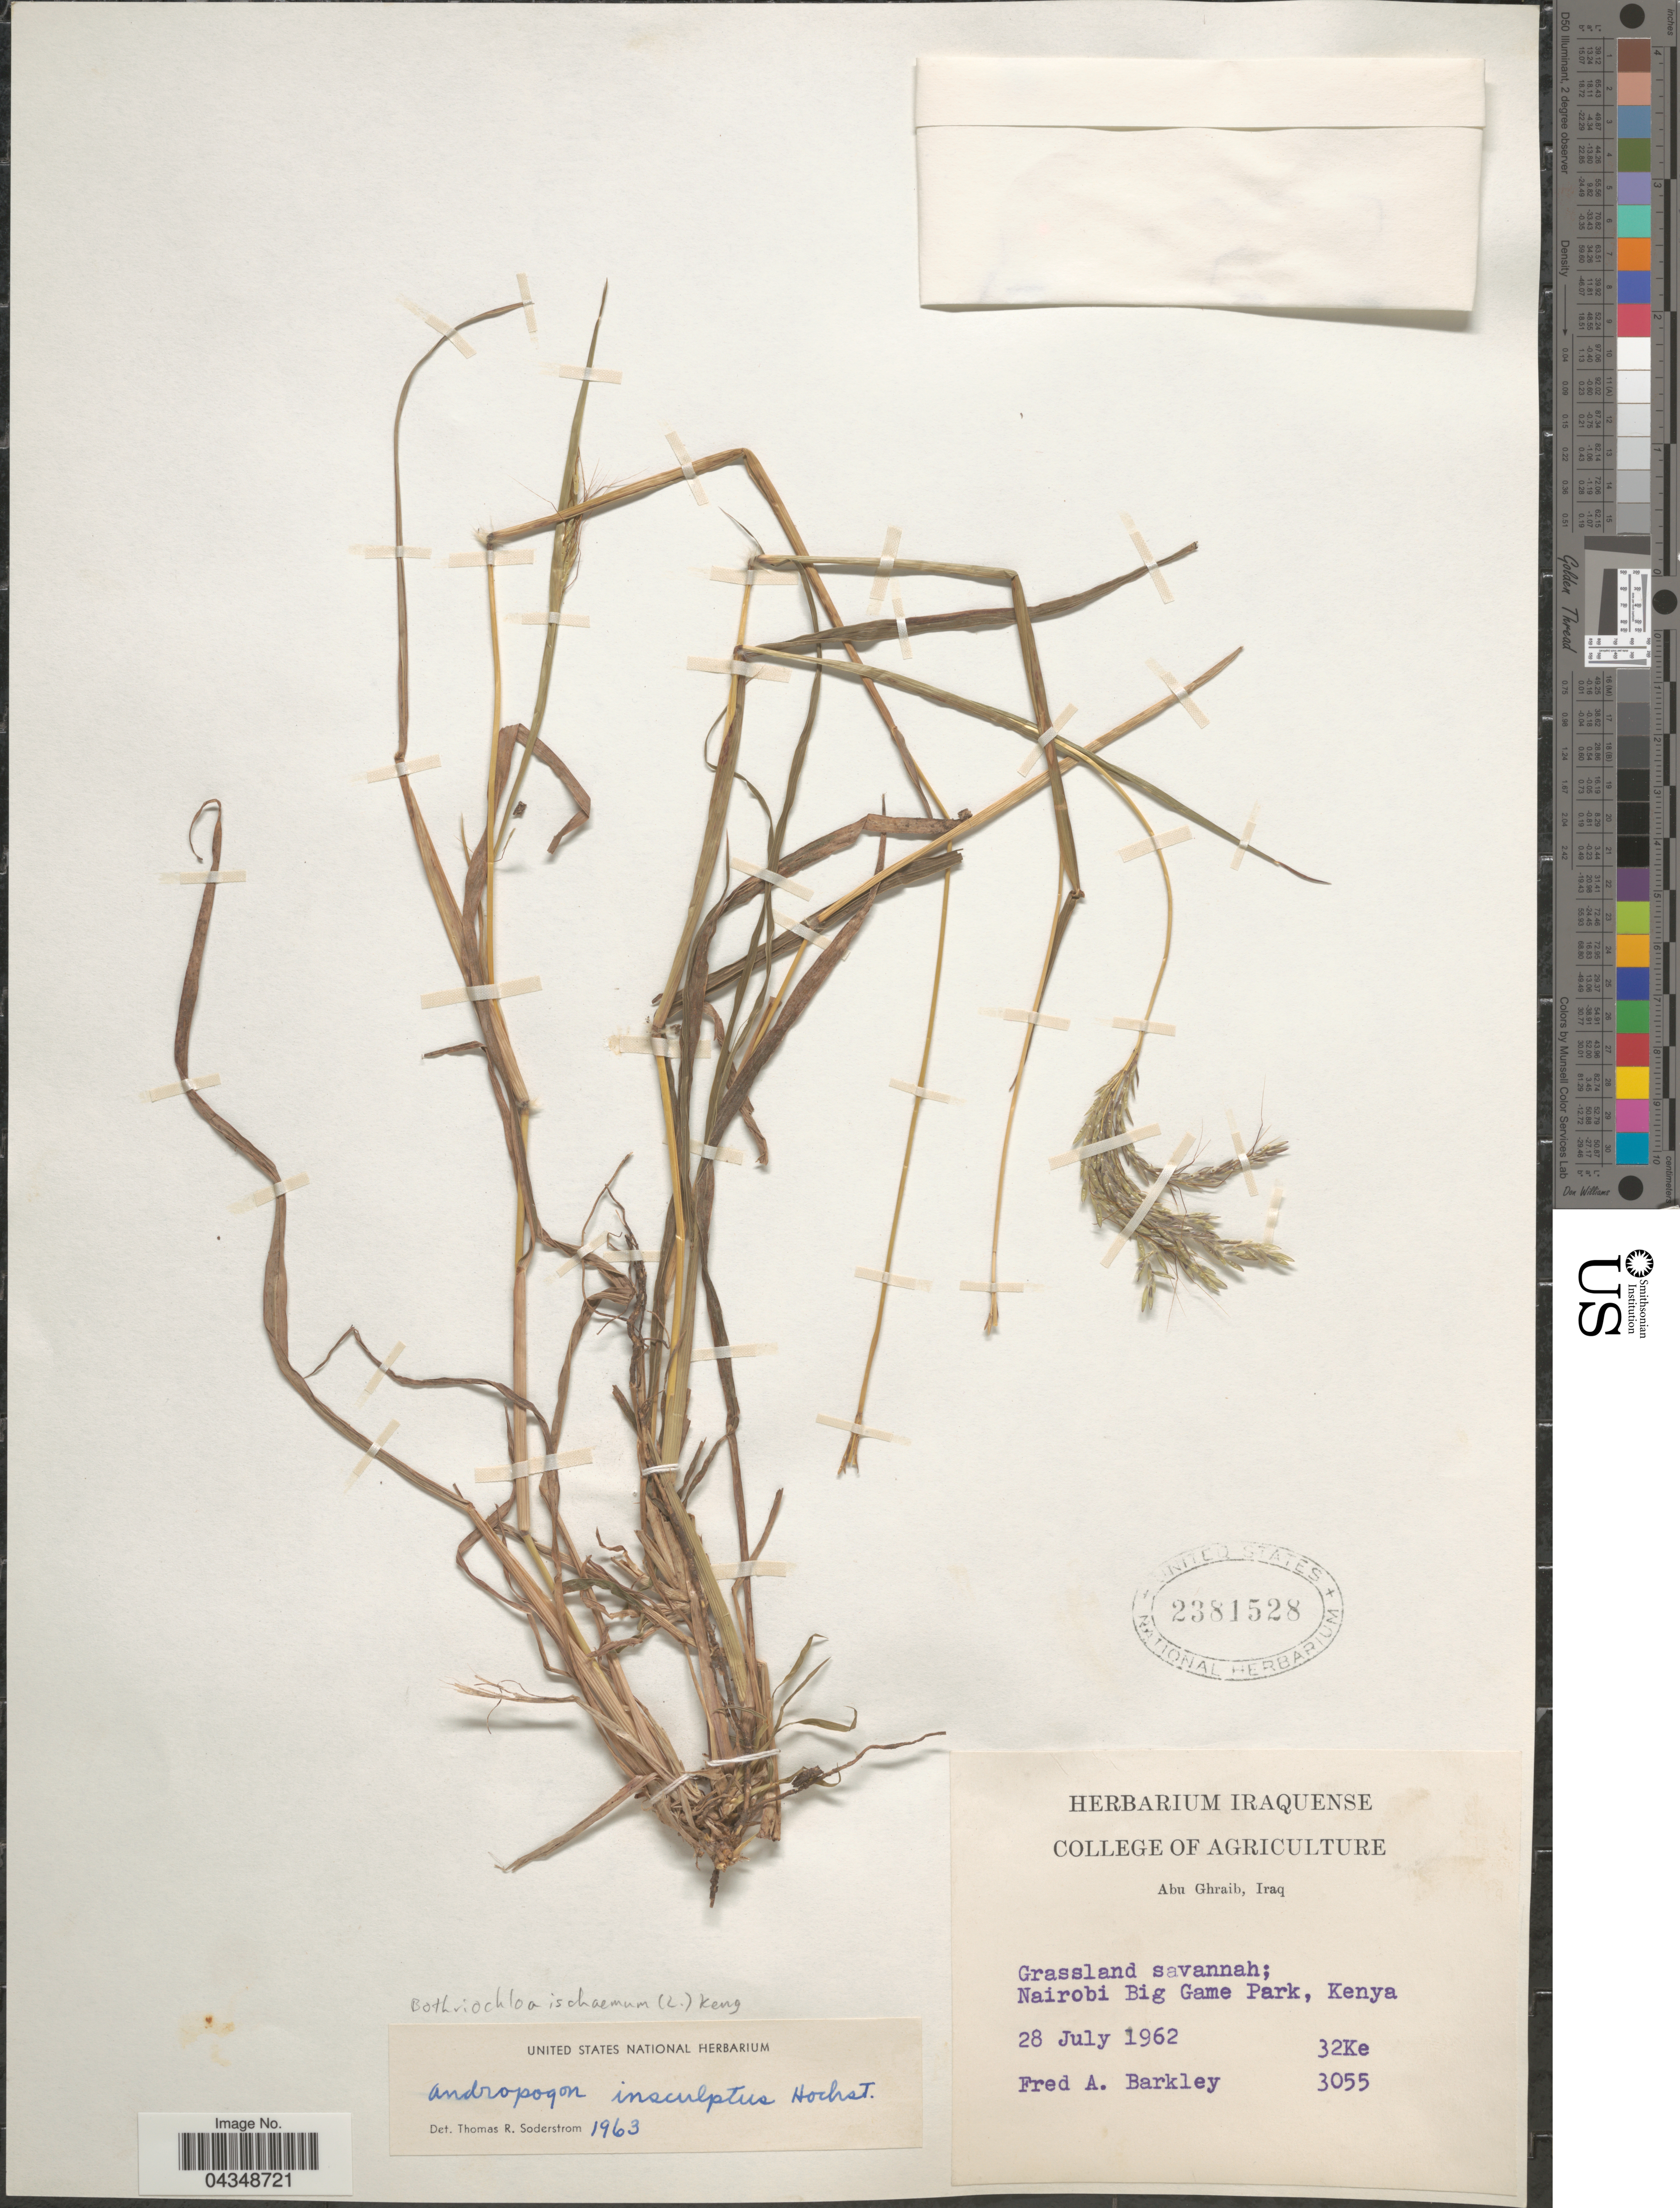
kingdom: Plantae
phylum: Tracheophyta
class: Liliopsida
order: Poales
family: Poaceae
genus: Bothriochloa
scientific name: Bothriochloa ischaemum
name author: (L.) Keng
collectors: F. A. Barkley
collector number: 32Ke3055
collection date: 1962-07-28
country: Kenya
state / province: Nairobi Area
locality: Grassland savannah; Nairobi Big Game Park, Kenya.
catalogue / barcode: US 2381528